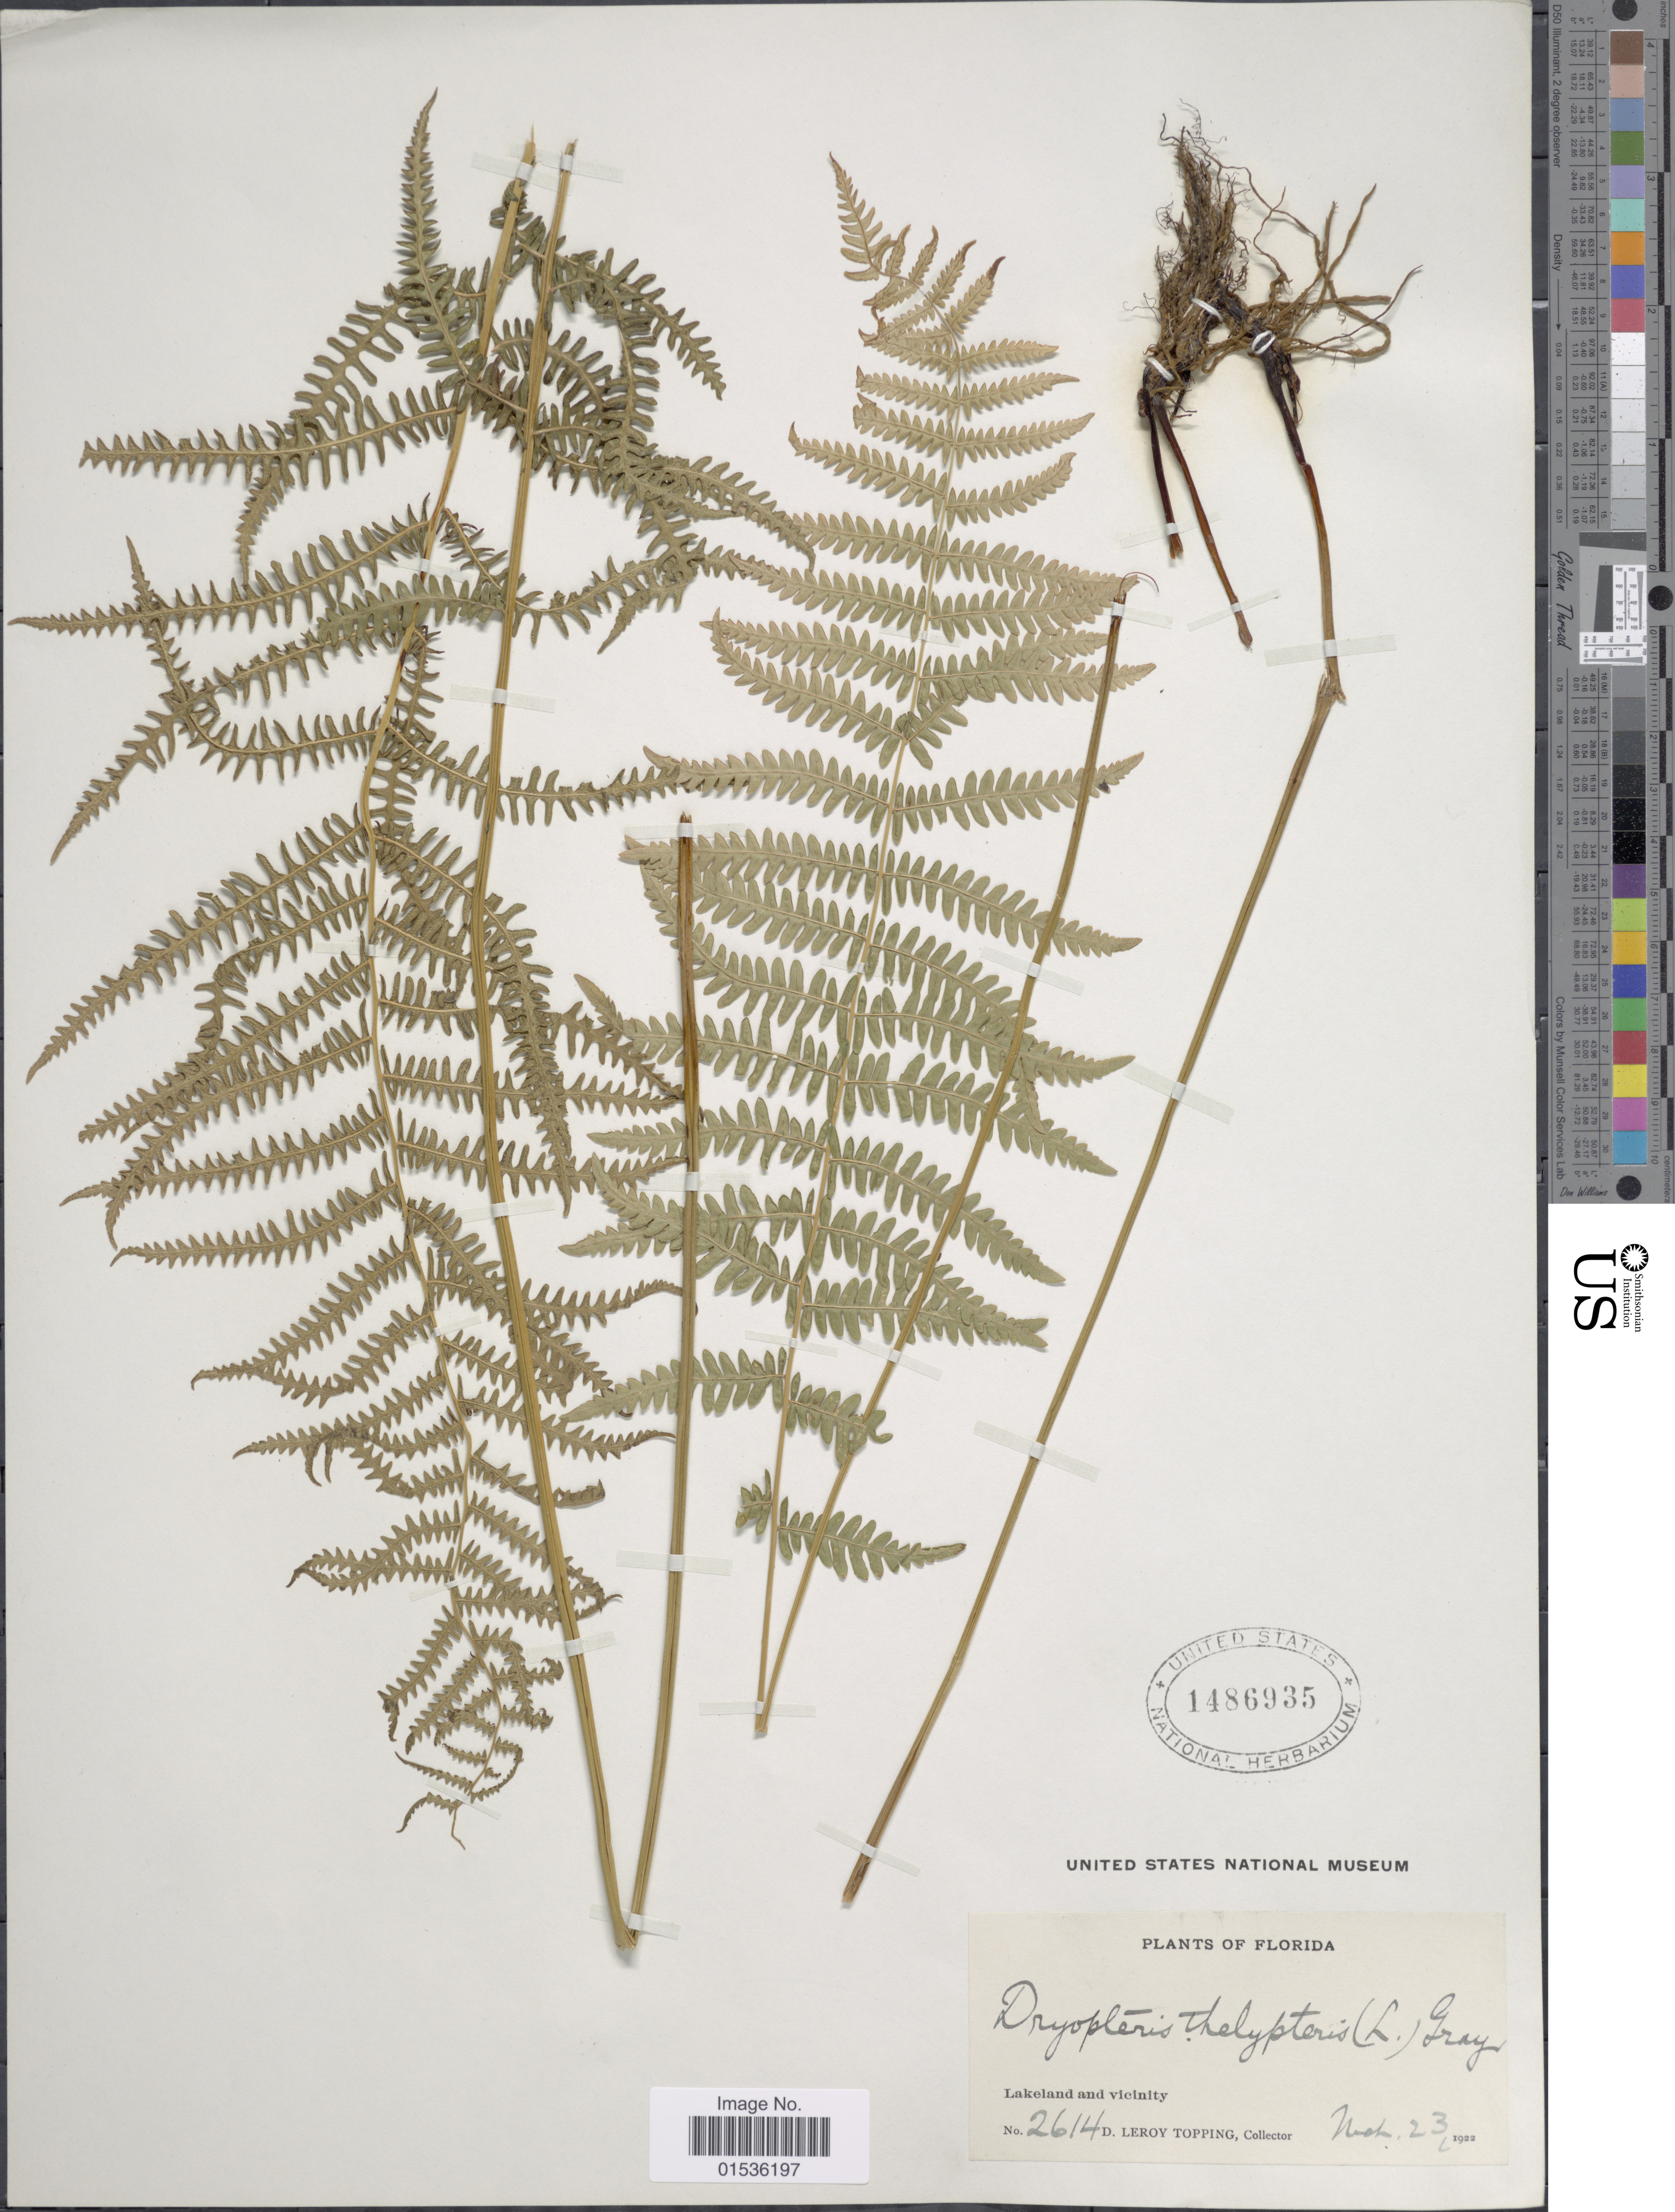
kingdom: Plantae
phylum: Tracheophyta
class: Polypodiopsida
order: Polypodiales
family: Thelypteridaceae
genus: Phegopteris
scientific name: Phegopteris connectilis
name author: (Michx.) Watt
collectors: D. L. Topping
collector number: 2614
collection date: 1922-03-23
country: United States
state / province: Florida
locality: Florida, Lakeland and vicinity.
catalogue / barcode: US 1486935